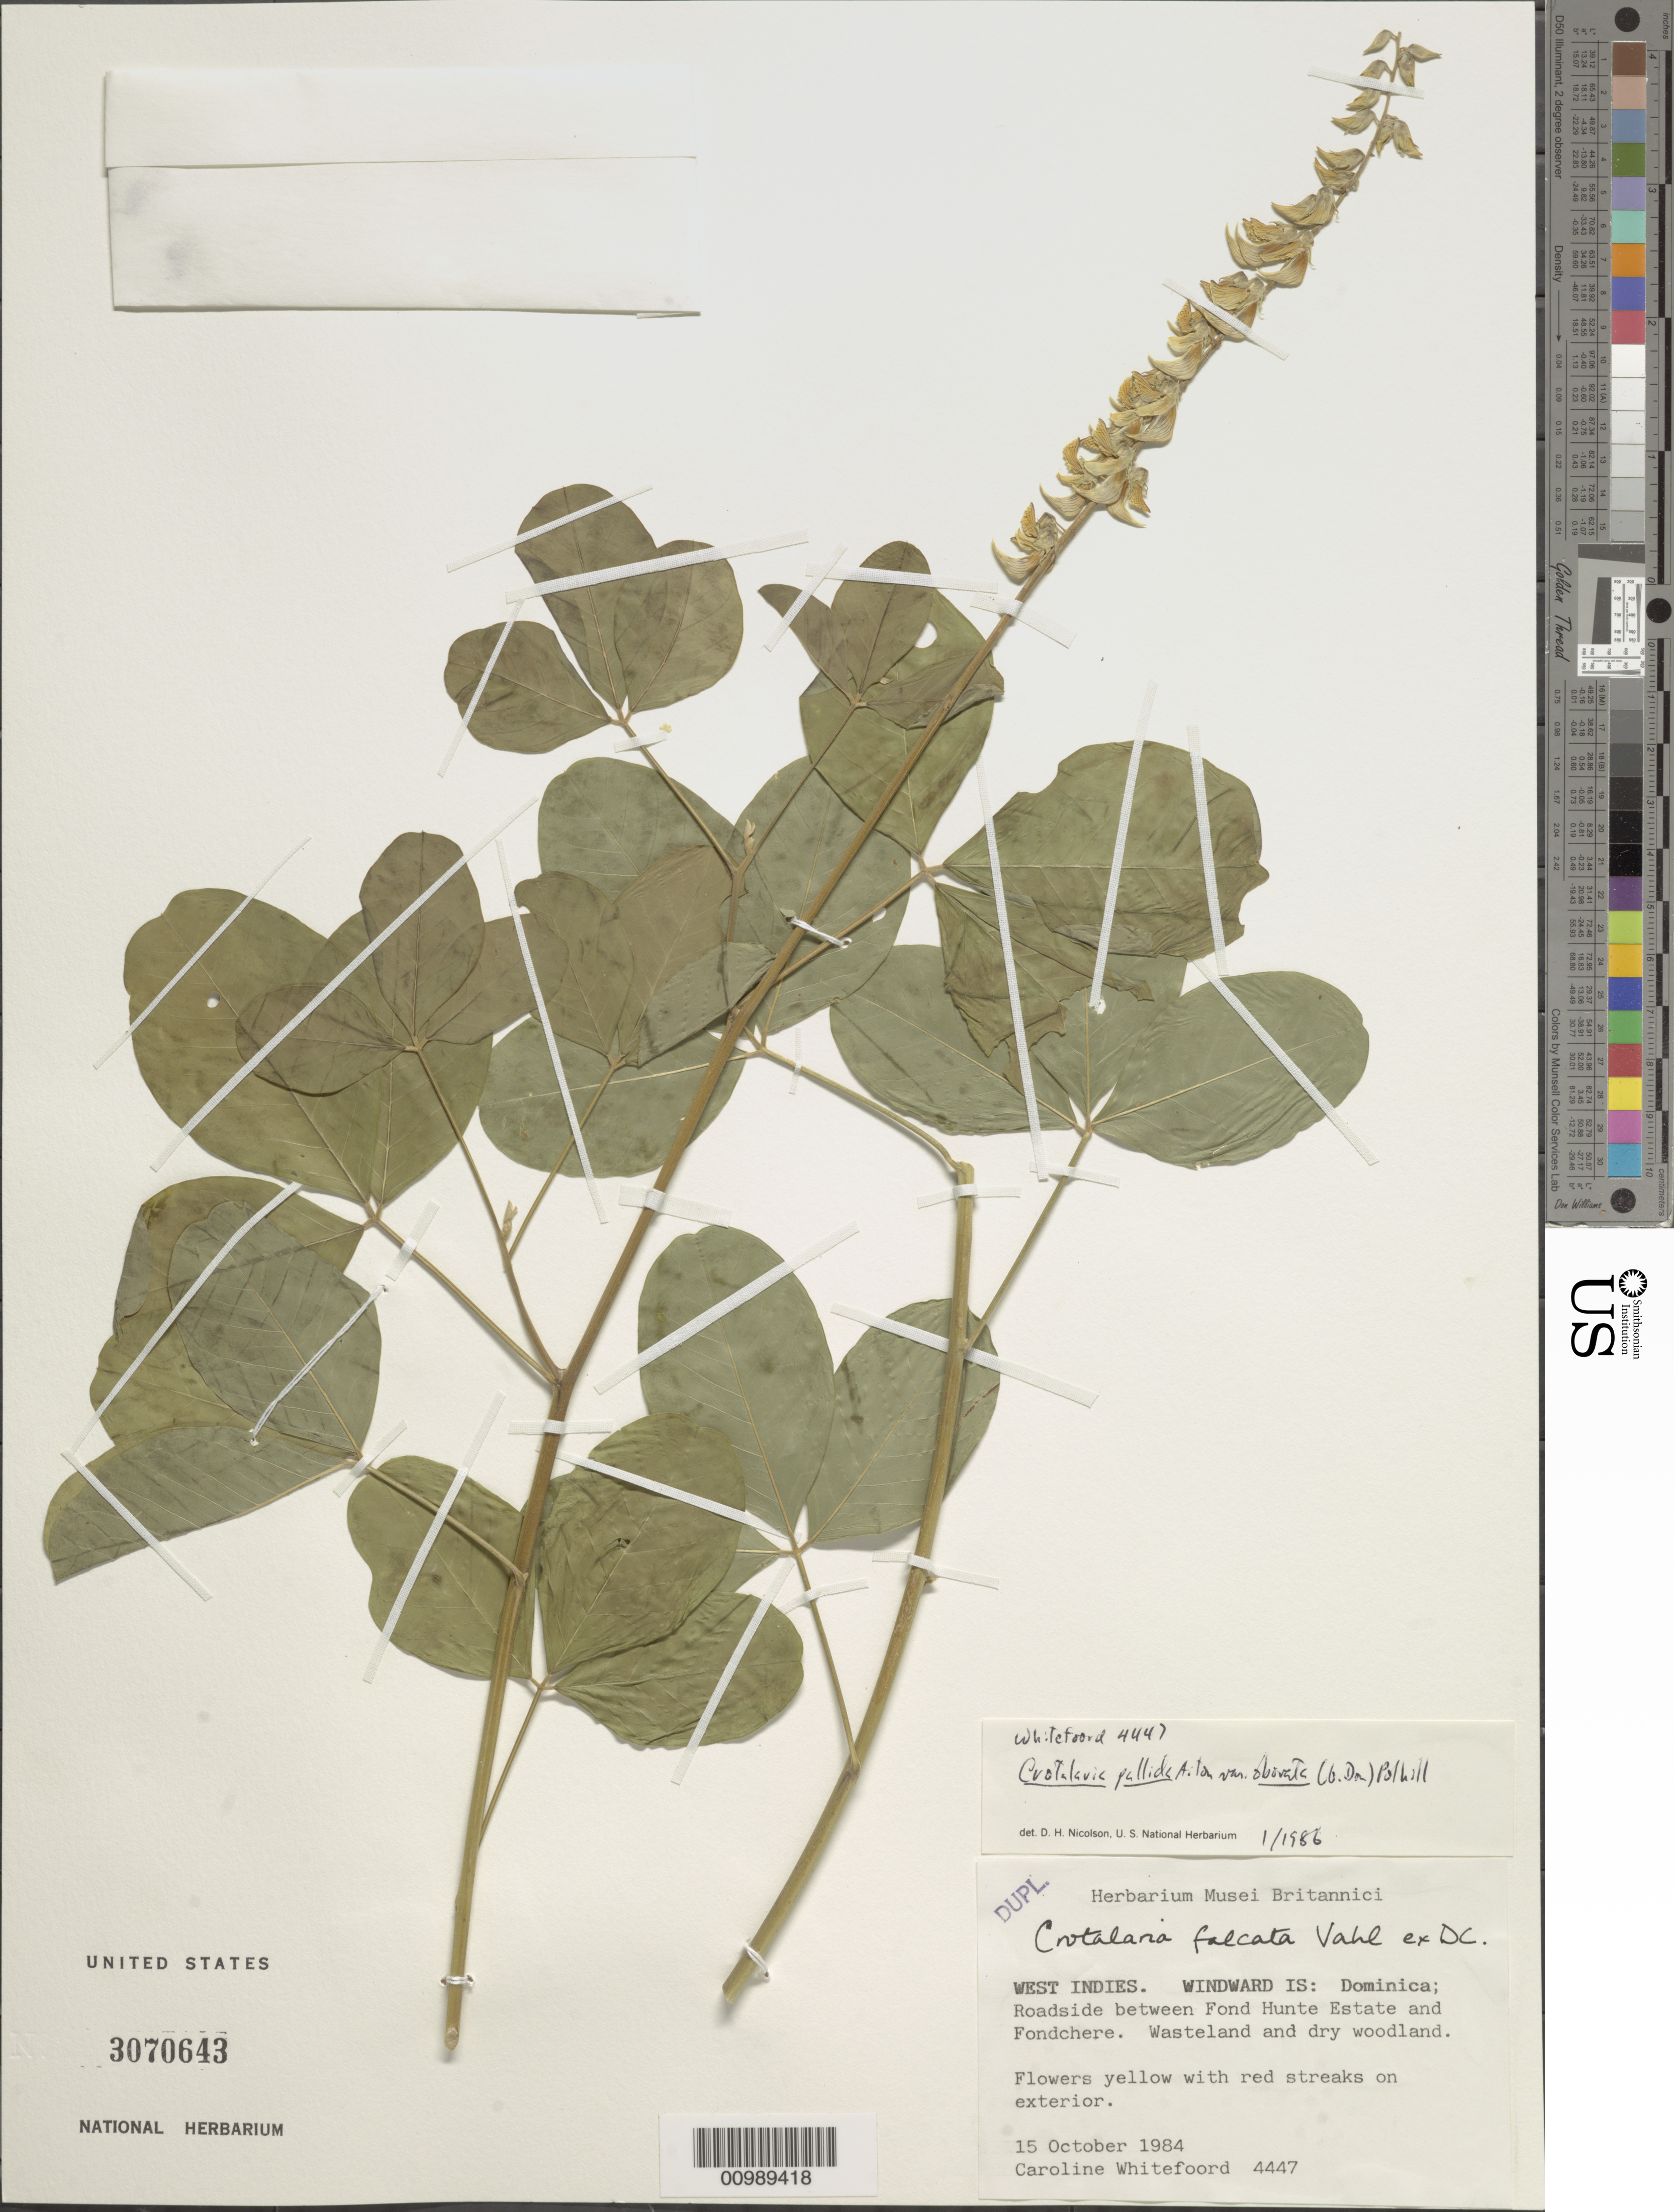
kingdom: Plantae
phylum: Tracheophyta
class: Magnoliopsida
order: Fabales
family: Fabaceae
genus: Crotalaria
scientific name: Crotalaria pallida var. obovata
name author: (G. Don) Polhill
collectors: C. Whitefoord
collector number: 4447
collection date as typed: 15 Oct 1984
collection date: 1984-10-15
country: Dominica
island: Dominica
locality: Roadside between Fond Hunte Estate and Fondchere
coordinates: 0 N, 0 E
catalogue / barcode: US 3070643